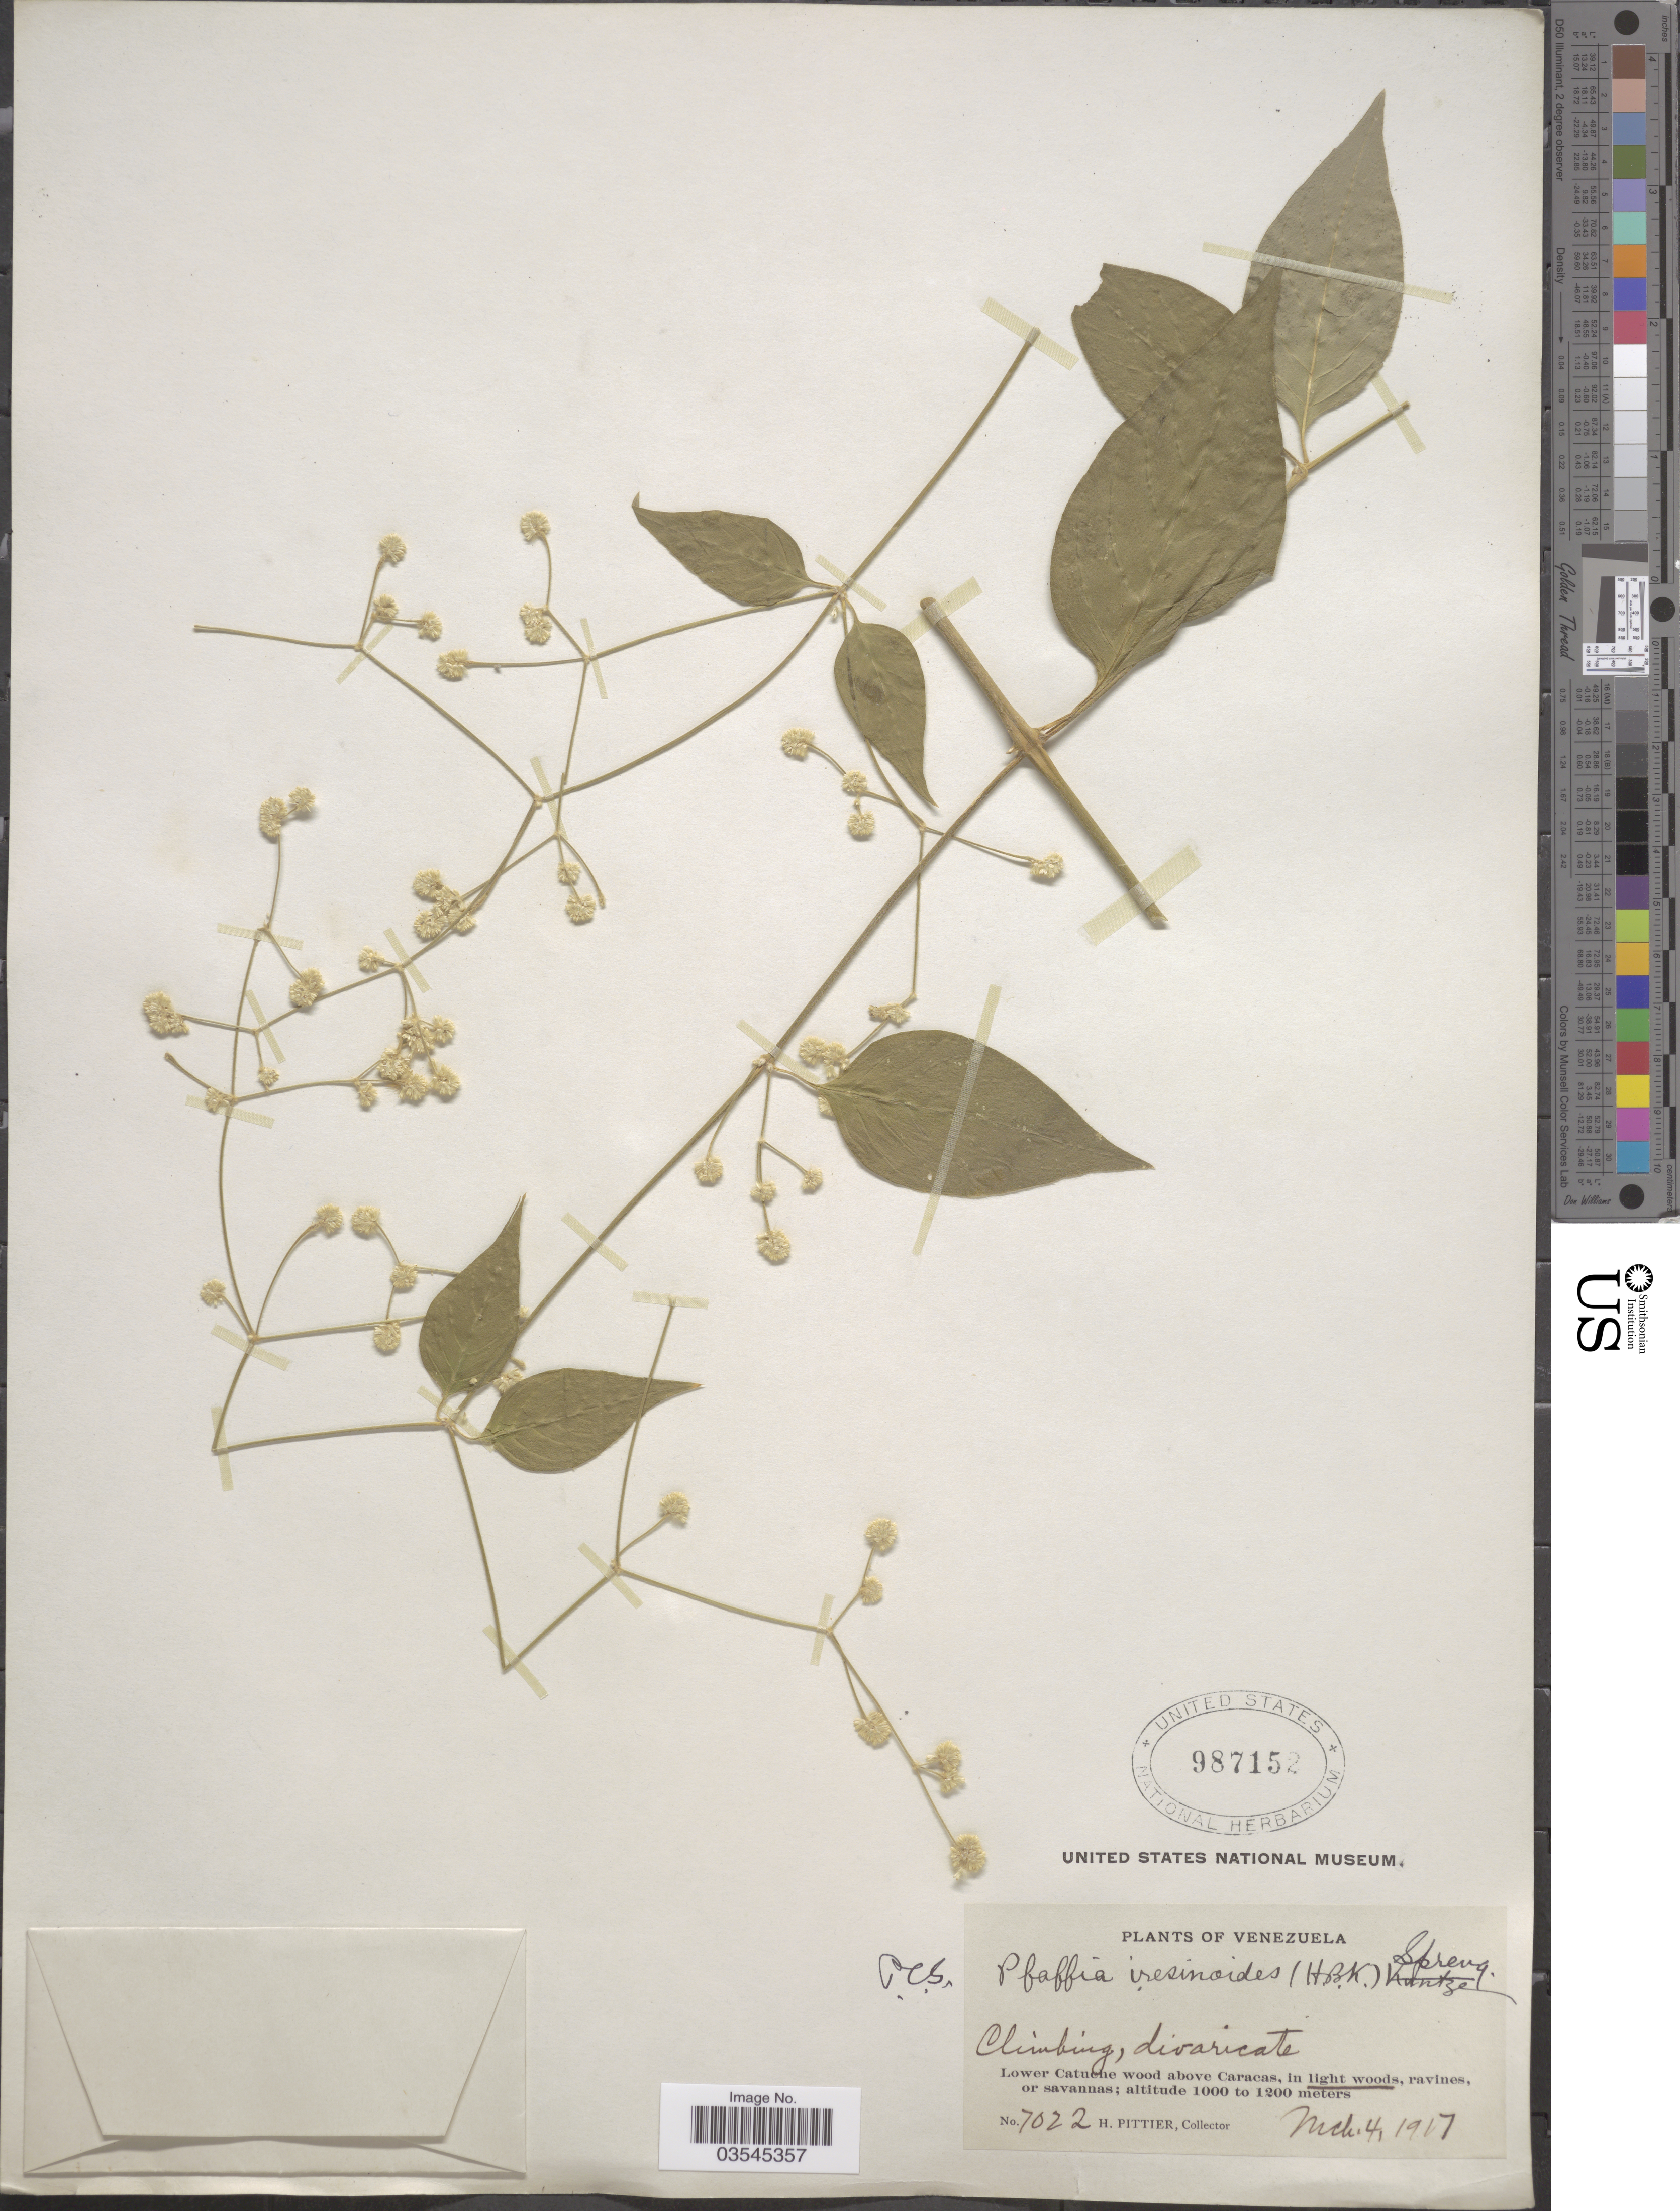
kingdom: Plantae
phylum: Tracheophyta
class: Magnoliopsida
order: Caryophyllales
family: Amaranthaceae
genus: Pfaffia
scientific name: Pfaffia iresinoides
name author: (Kunth) Spreng.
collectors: H. F. Pittier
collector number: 7022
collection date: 1917-03-04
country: Venezuela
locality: Lower Catuche wood above Caracas.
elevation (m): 1000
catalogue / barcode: US 987152